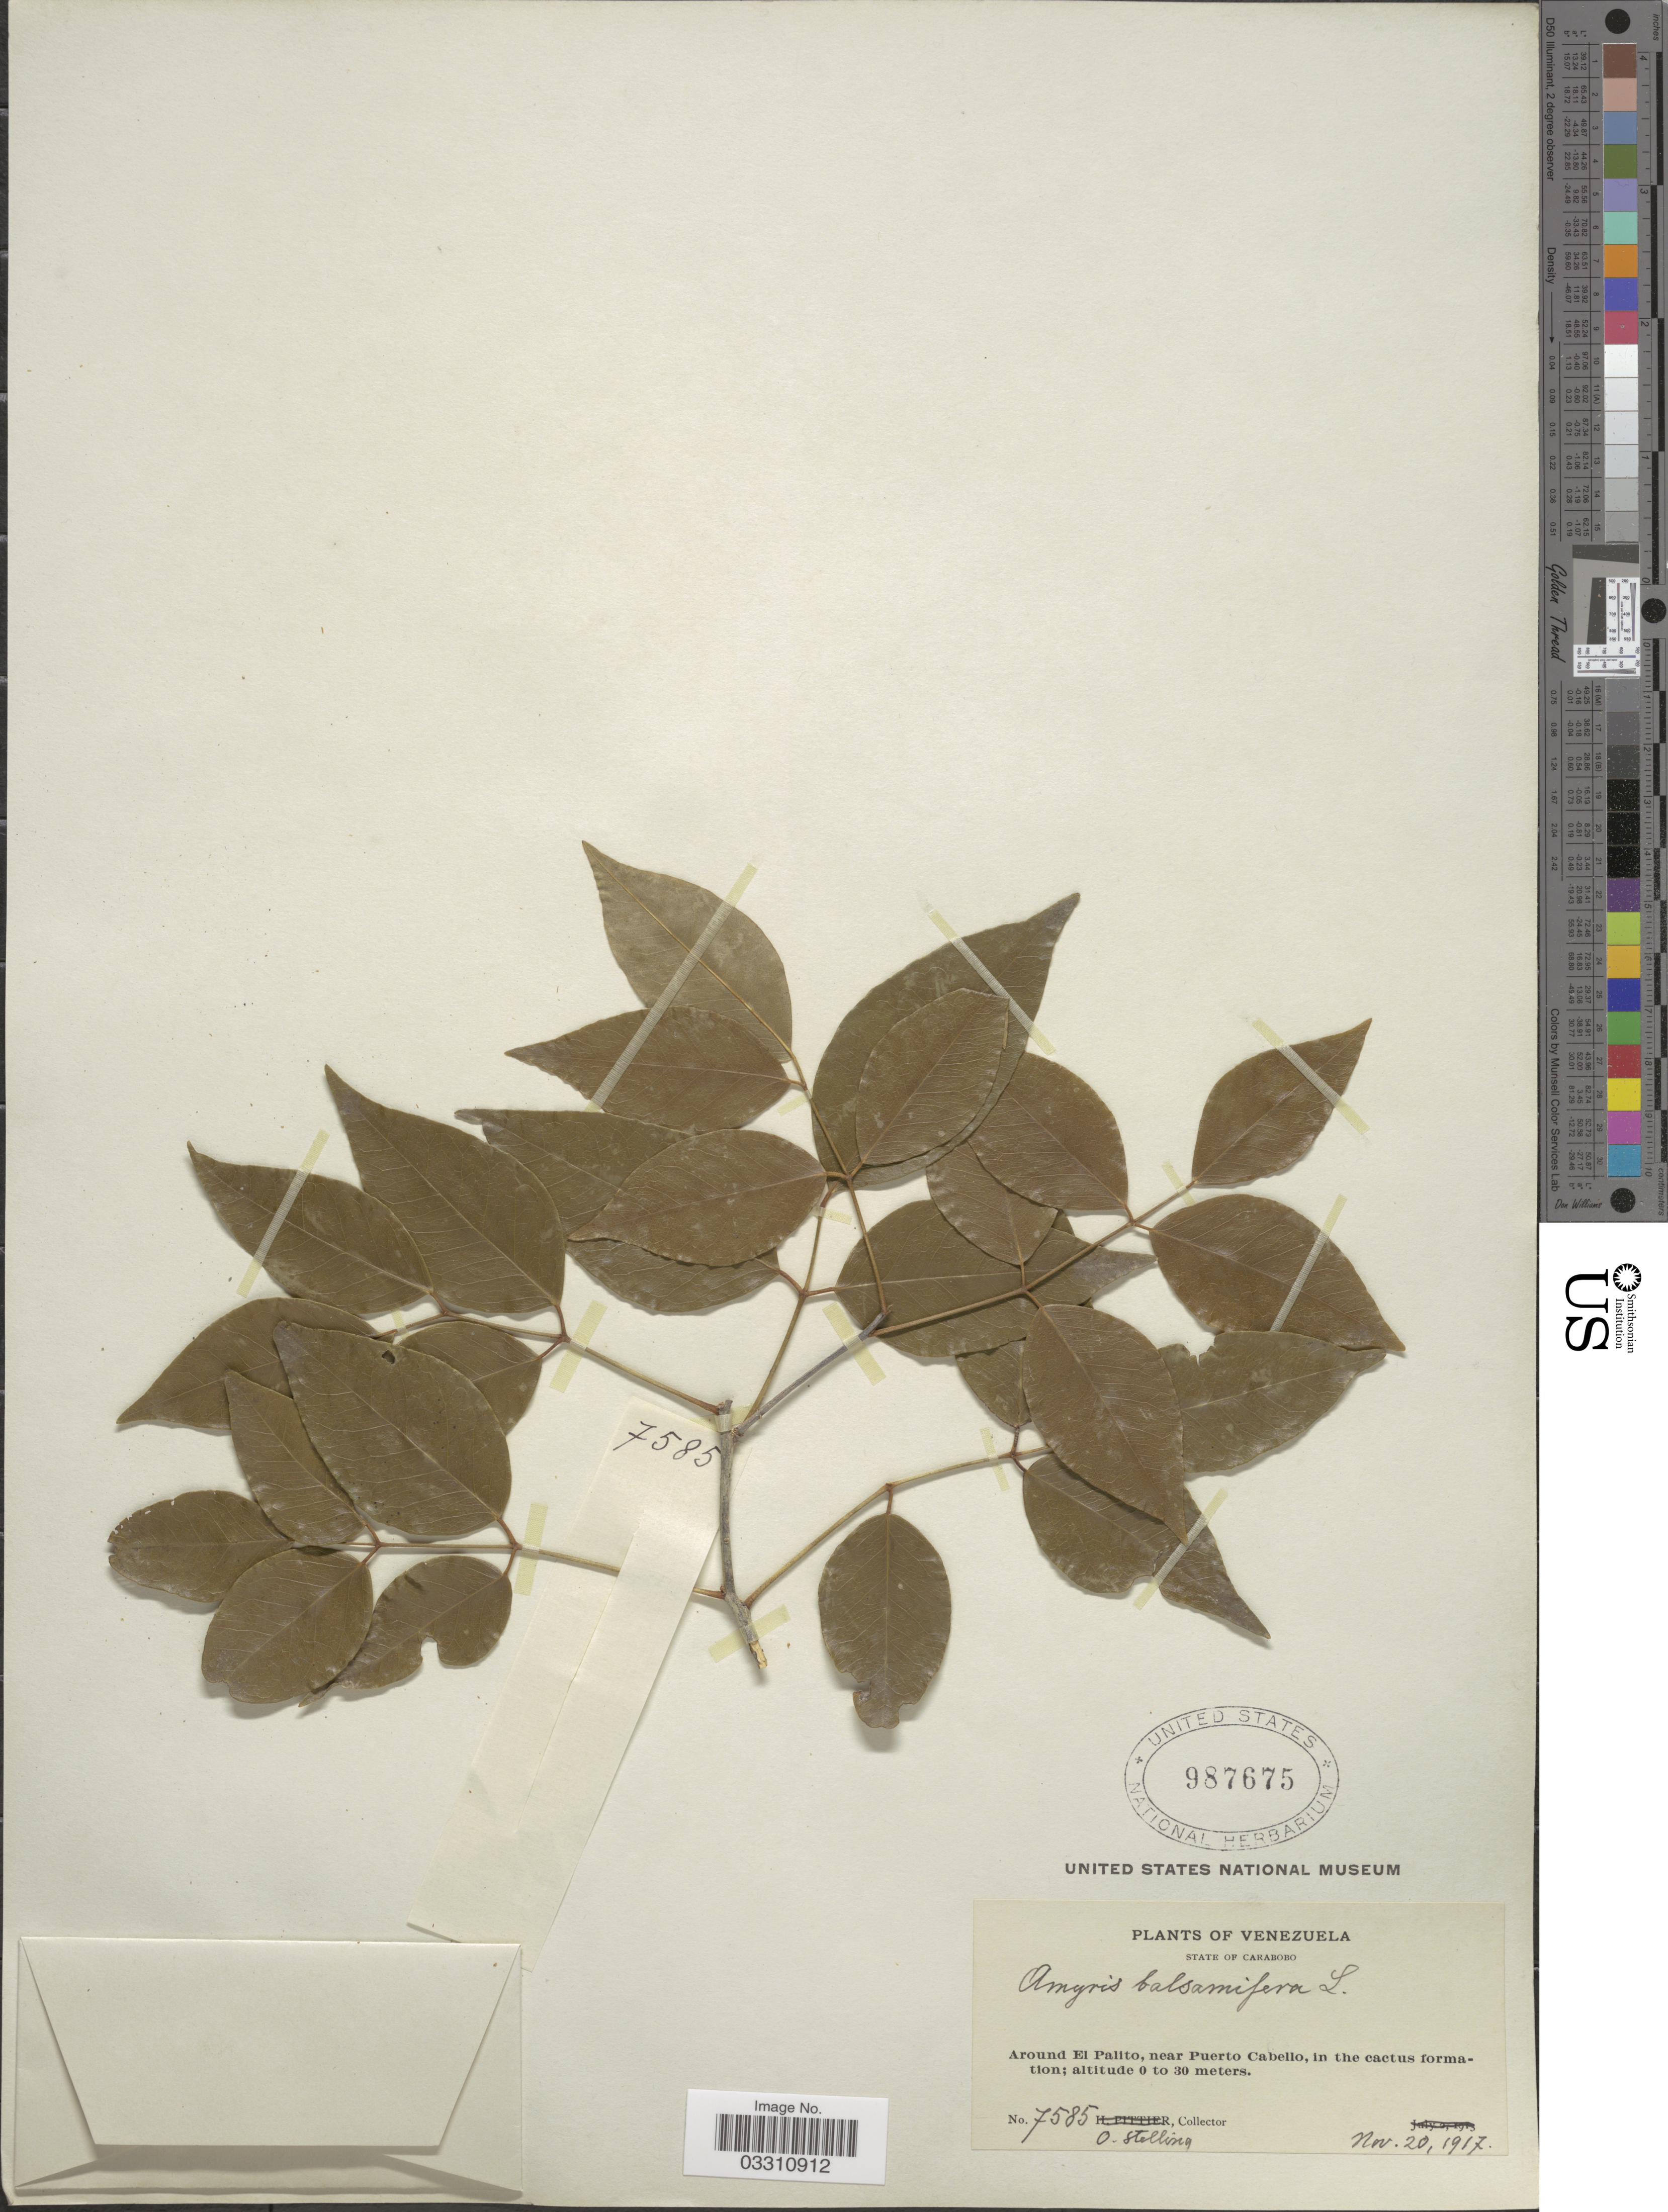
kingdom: Plantae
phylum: Tracheophyta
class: Magnoliopsida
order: Sapindales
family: Rutaceae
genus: Amyris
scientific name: Amyris balsamifera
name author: L.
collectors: O. Stelling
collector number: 7585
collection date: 1917-11-20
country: Venezuela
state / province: Carabobo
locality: Around El Palito, near Puerto Cabello.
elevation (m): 0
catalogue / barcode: US 987675